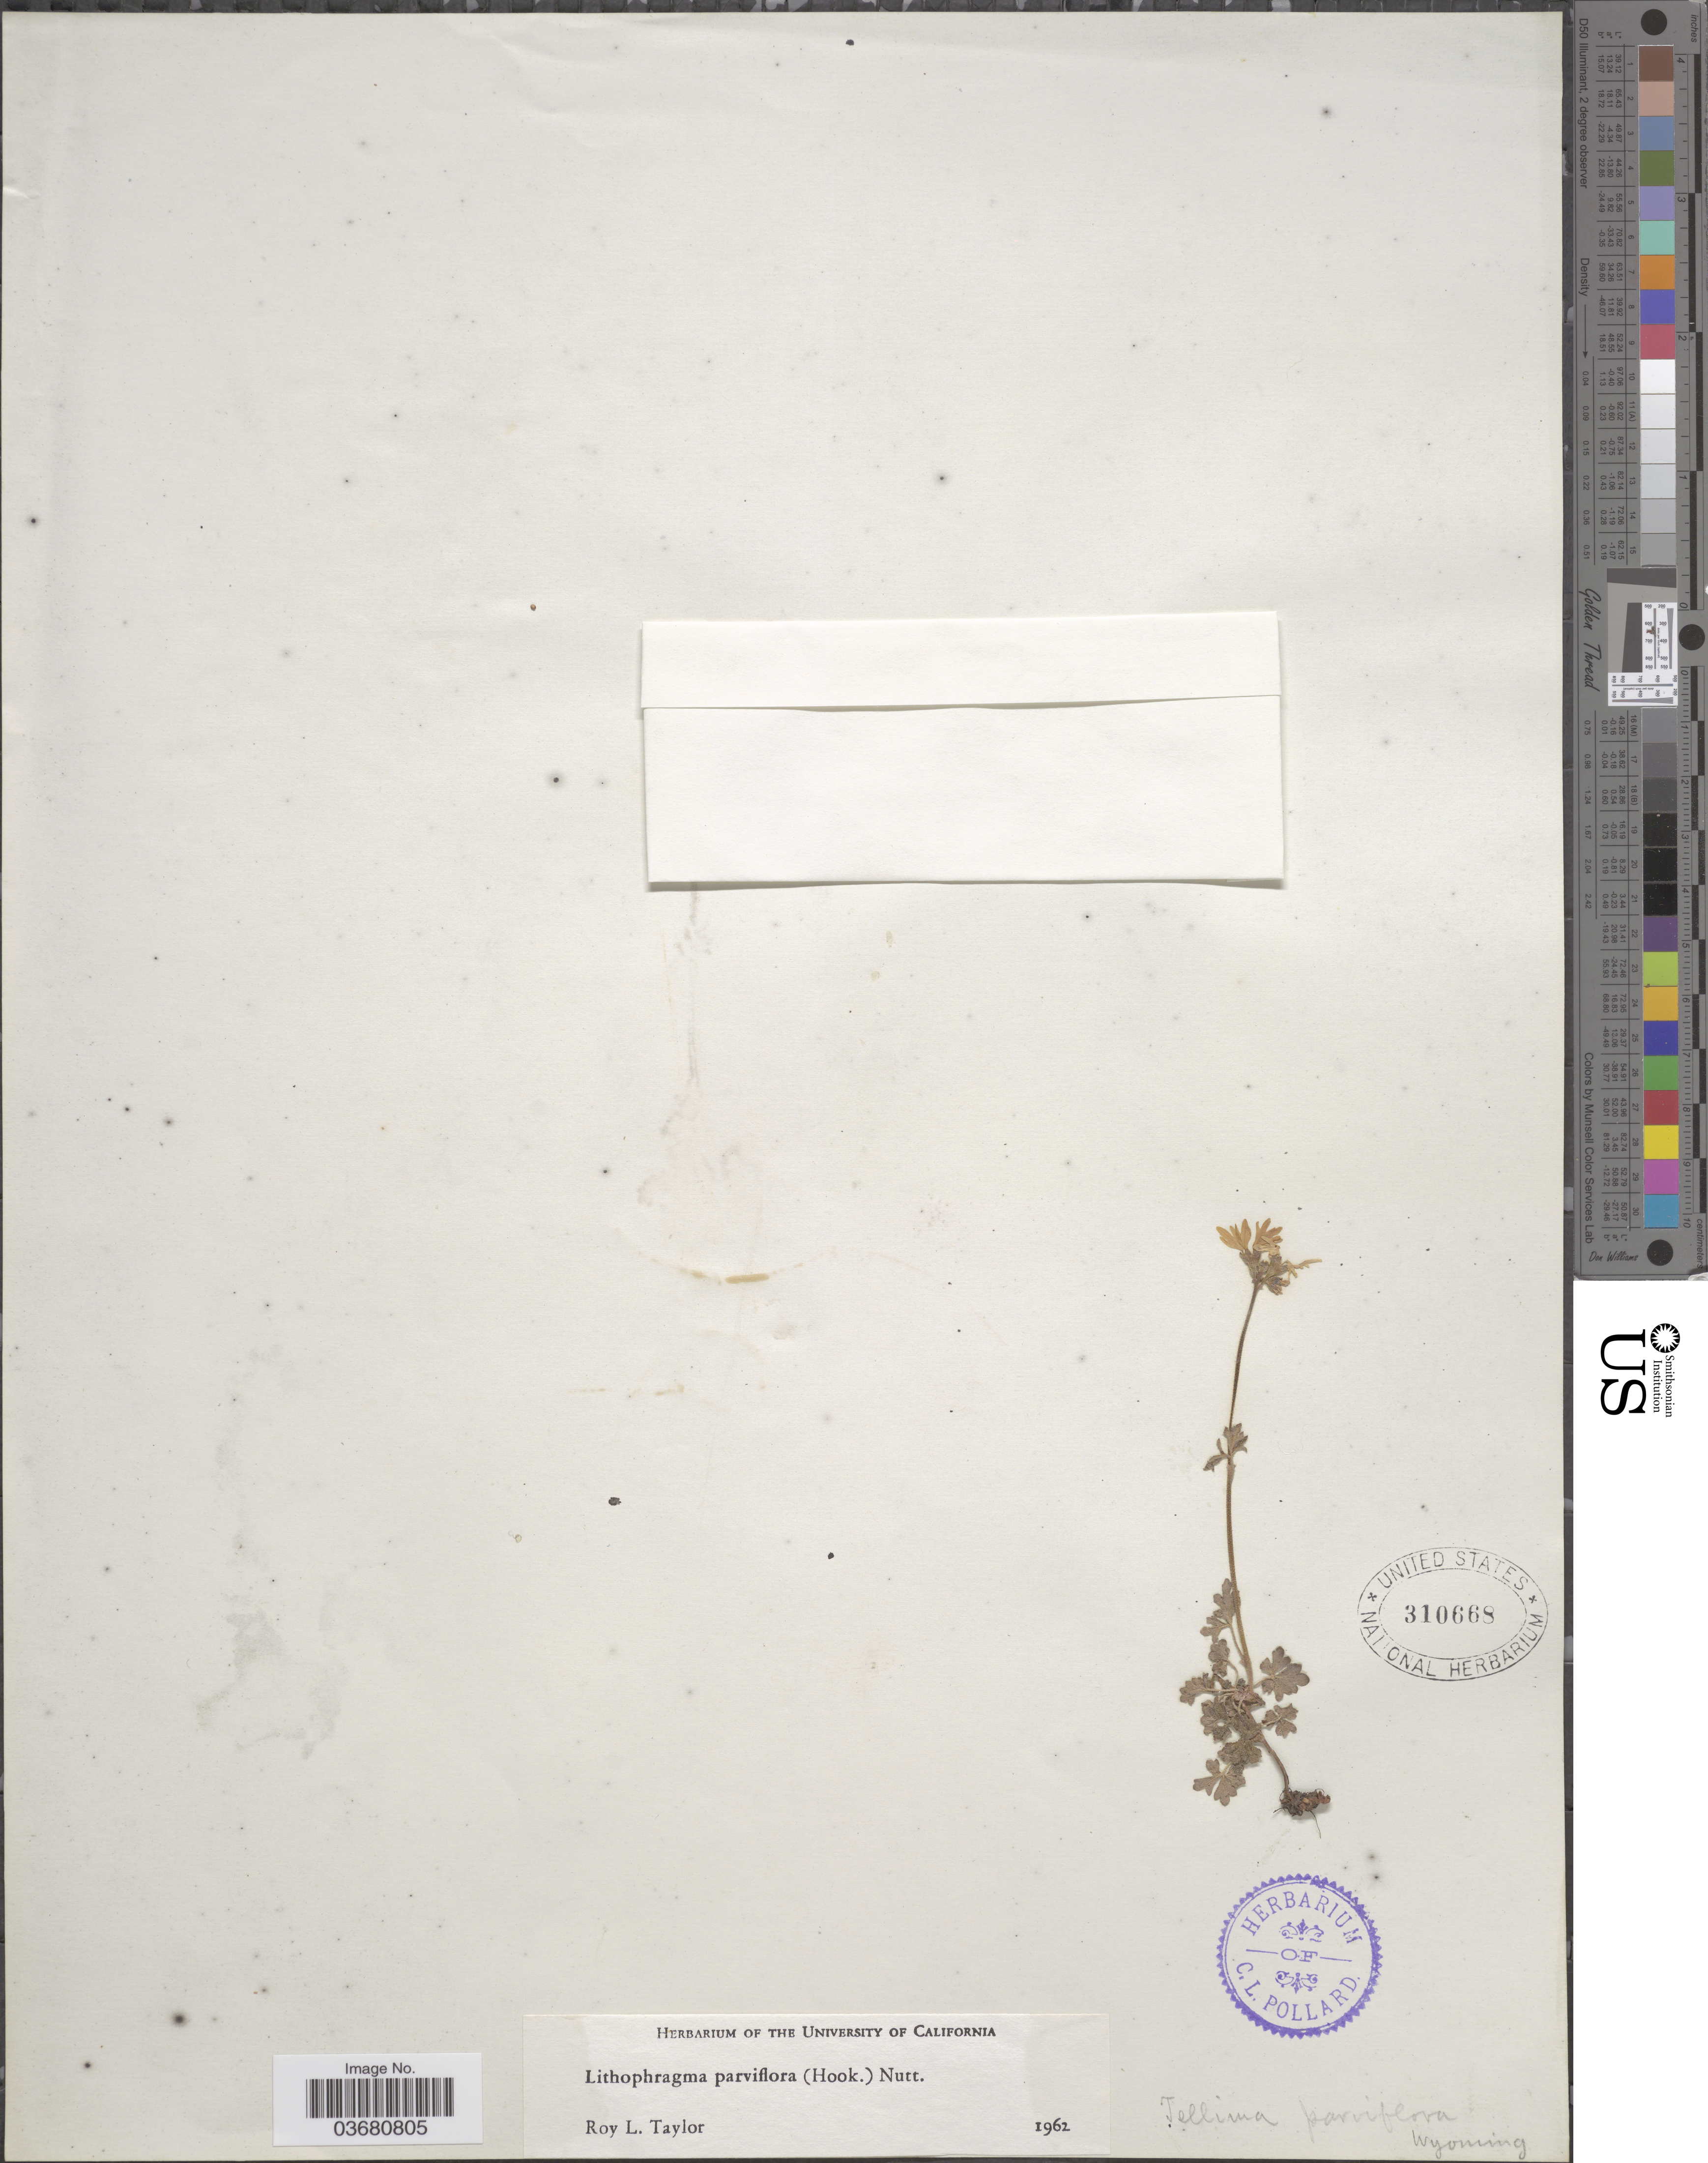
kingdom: Plantae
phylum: Tracheophyta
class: Magnoliopsida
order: Saxifragales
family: Saxifragaceae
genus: Lithophragma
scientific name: Lithophragma parviflorum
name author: (Hook.) Nutt.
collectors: ex herb. C.L. Pollard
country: United States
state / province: Wyoming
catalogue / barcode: US 310668